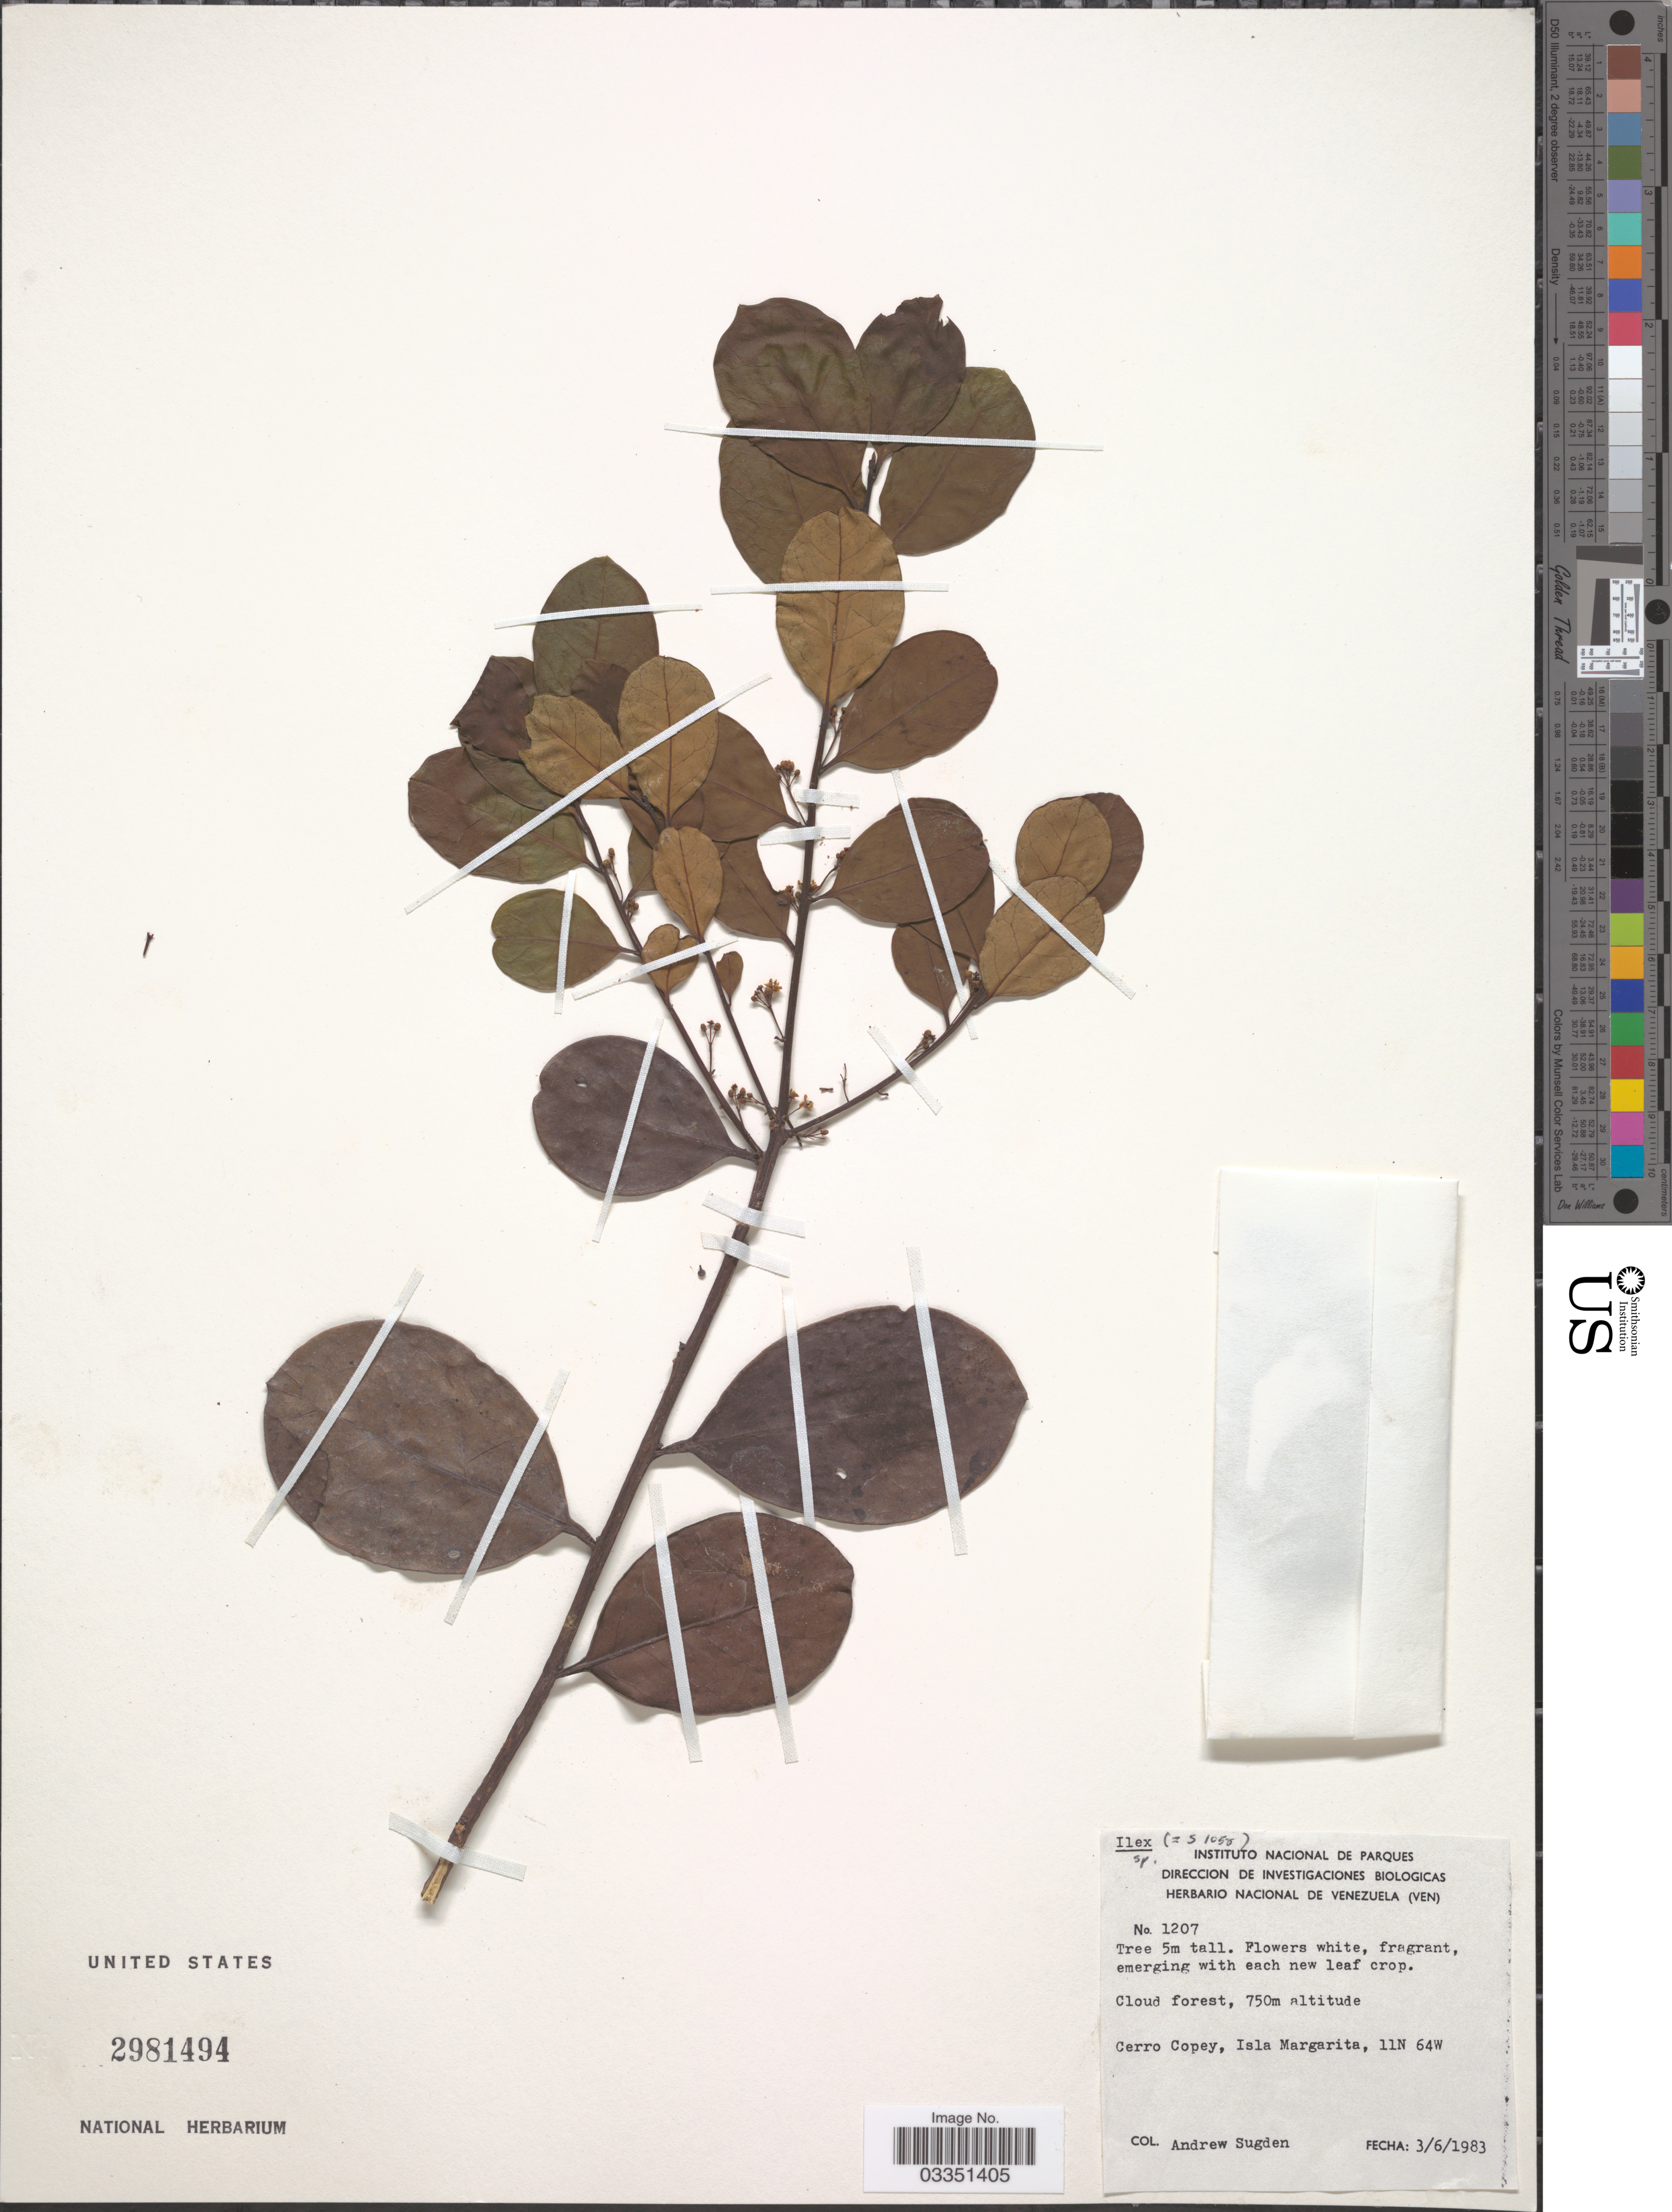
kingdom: Plantae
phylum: Tracheophyta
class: Magnoliopsida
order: Aquifoliales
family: Aquifoliaceae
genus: Ilex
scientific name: Ilex sp.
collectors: A. Sugden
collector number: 1207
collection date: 1983-06-03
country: Venezuela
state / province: Nueva Esparta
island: Margarita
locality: Cerro Copey, Isla Margarita.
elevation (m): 750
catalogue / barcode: US 2981494